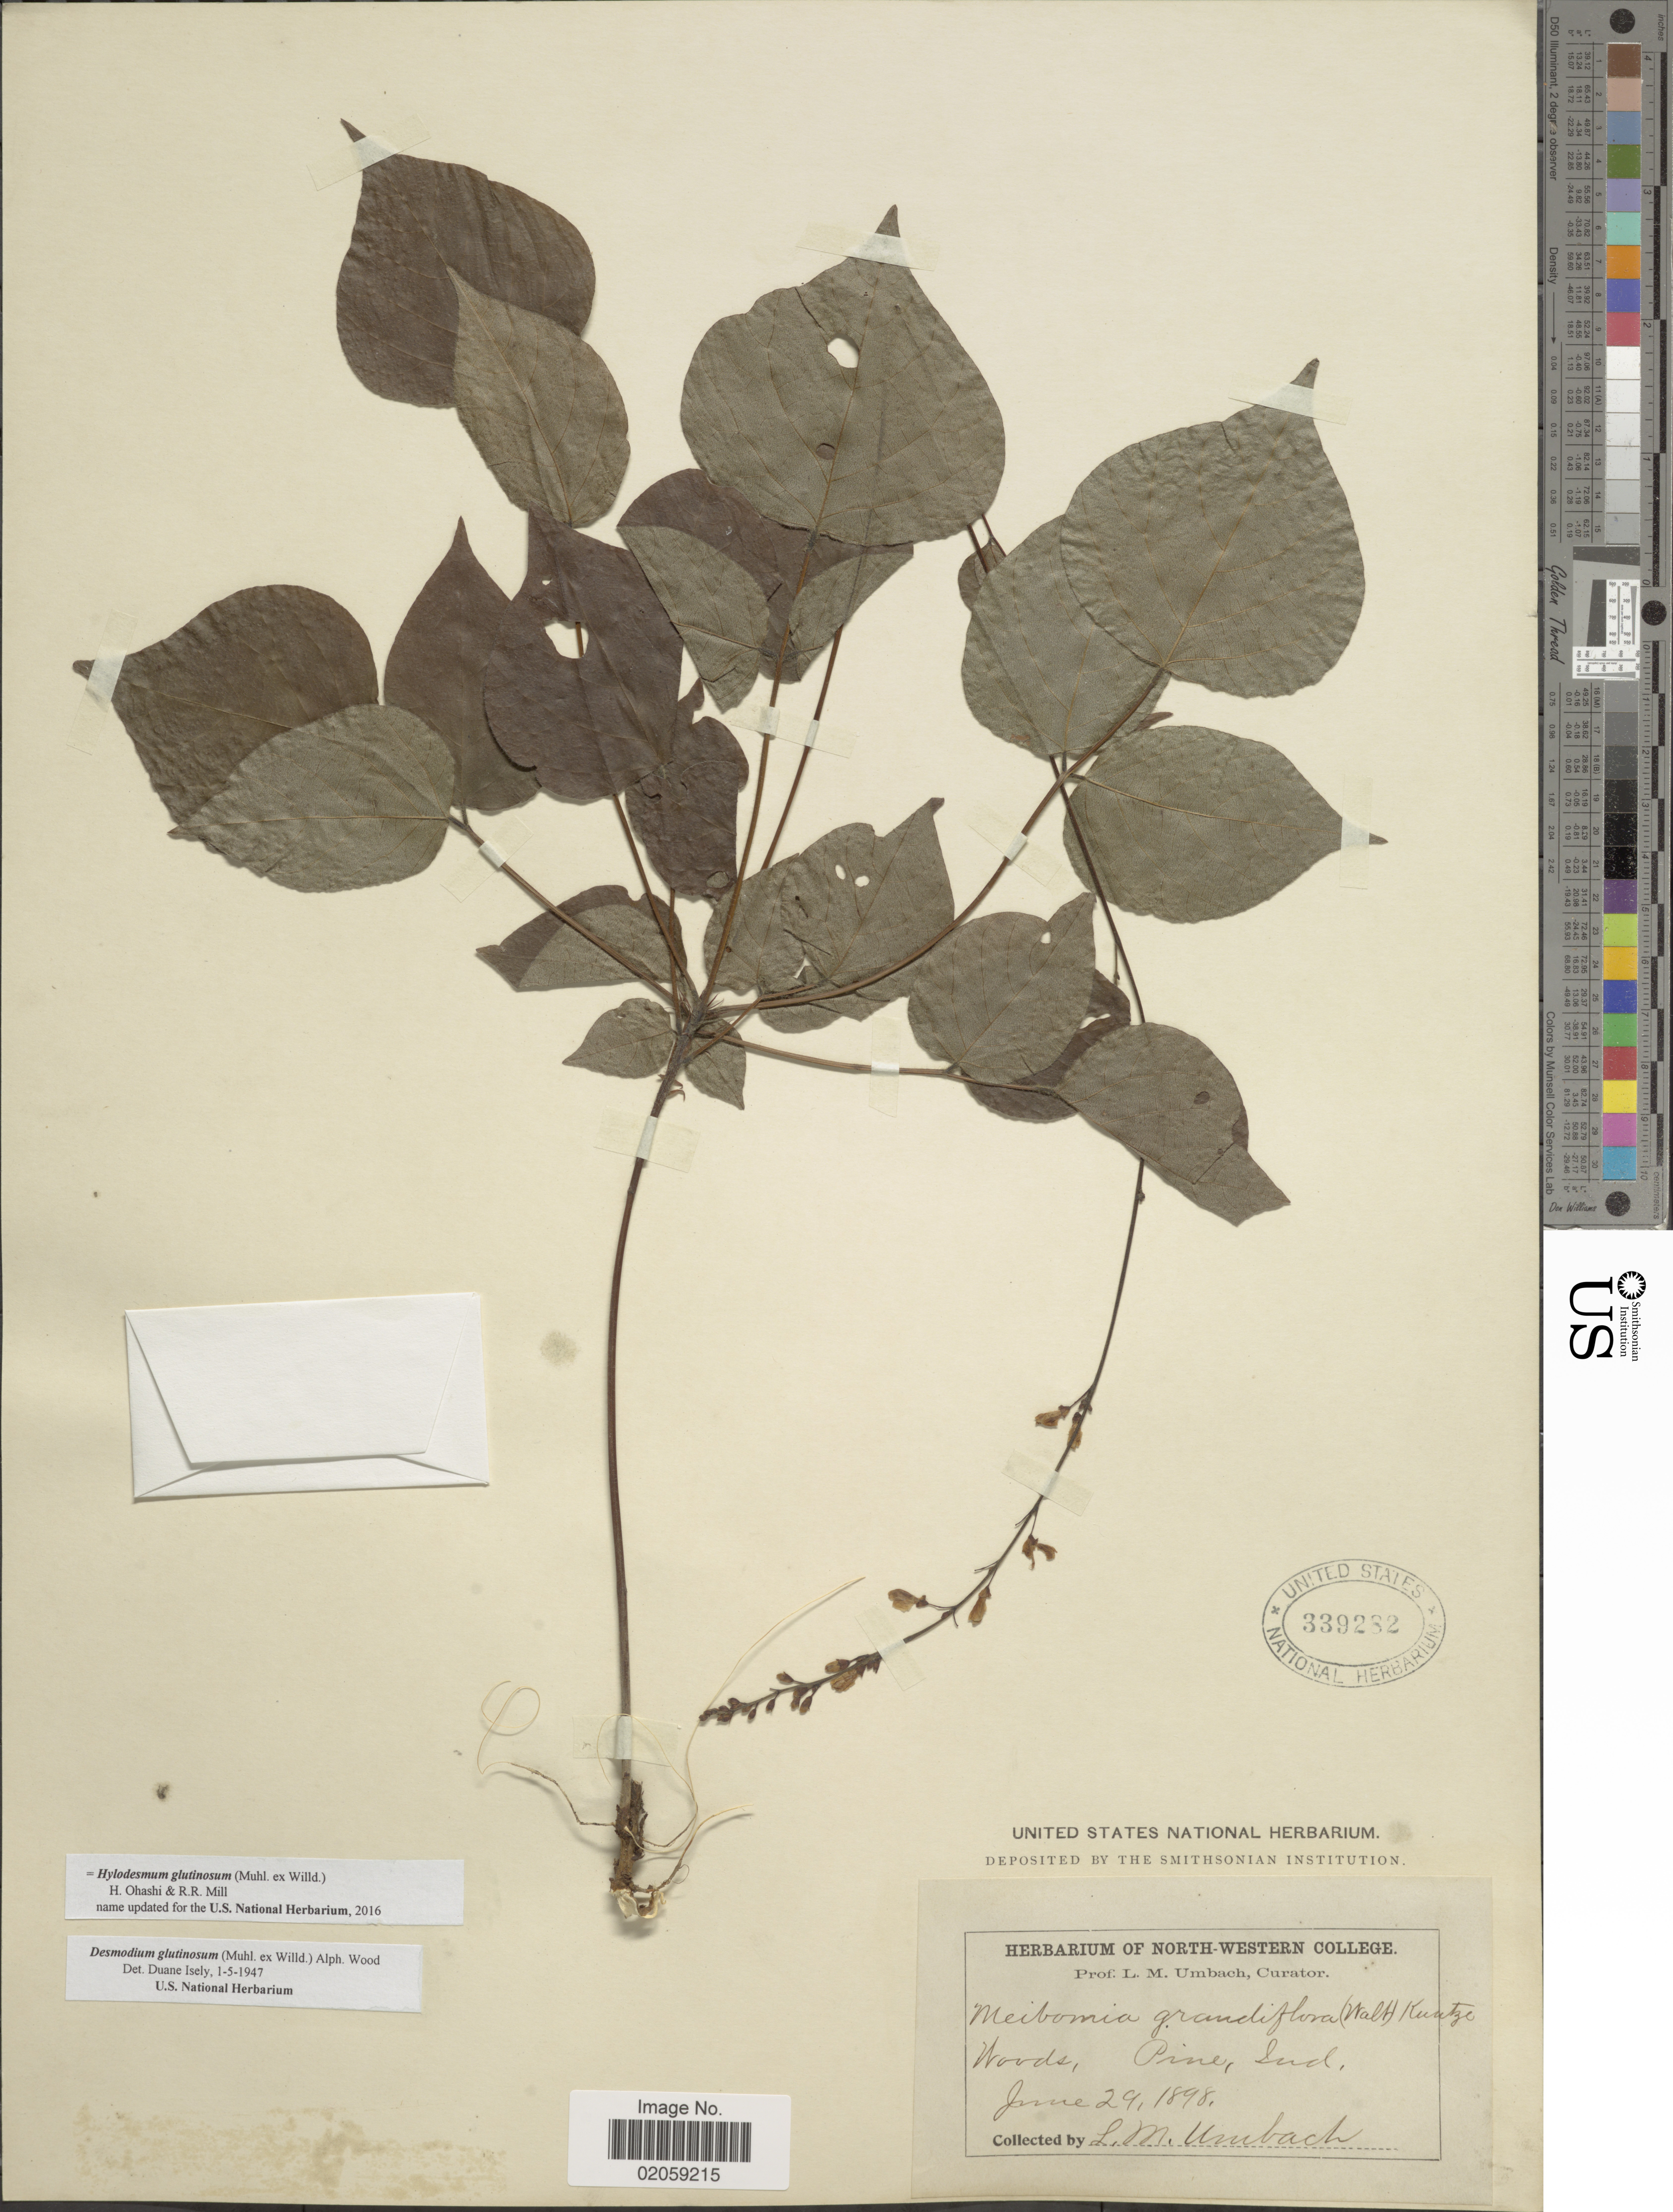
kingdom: Plantae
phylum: Tracheophyta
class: Magnoliopsida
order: Fabales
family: Fabaceae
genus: Hylodesmum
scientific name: Hylodesmum glutinosum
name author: (Muhl. ex Willd.) H. Ohashi & R.R. Mill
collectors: L. M. Umbach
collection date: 1898-06-29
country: United States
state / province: Indiana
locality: Pine, Ind.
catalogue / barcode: US 339282